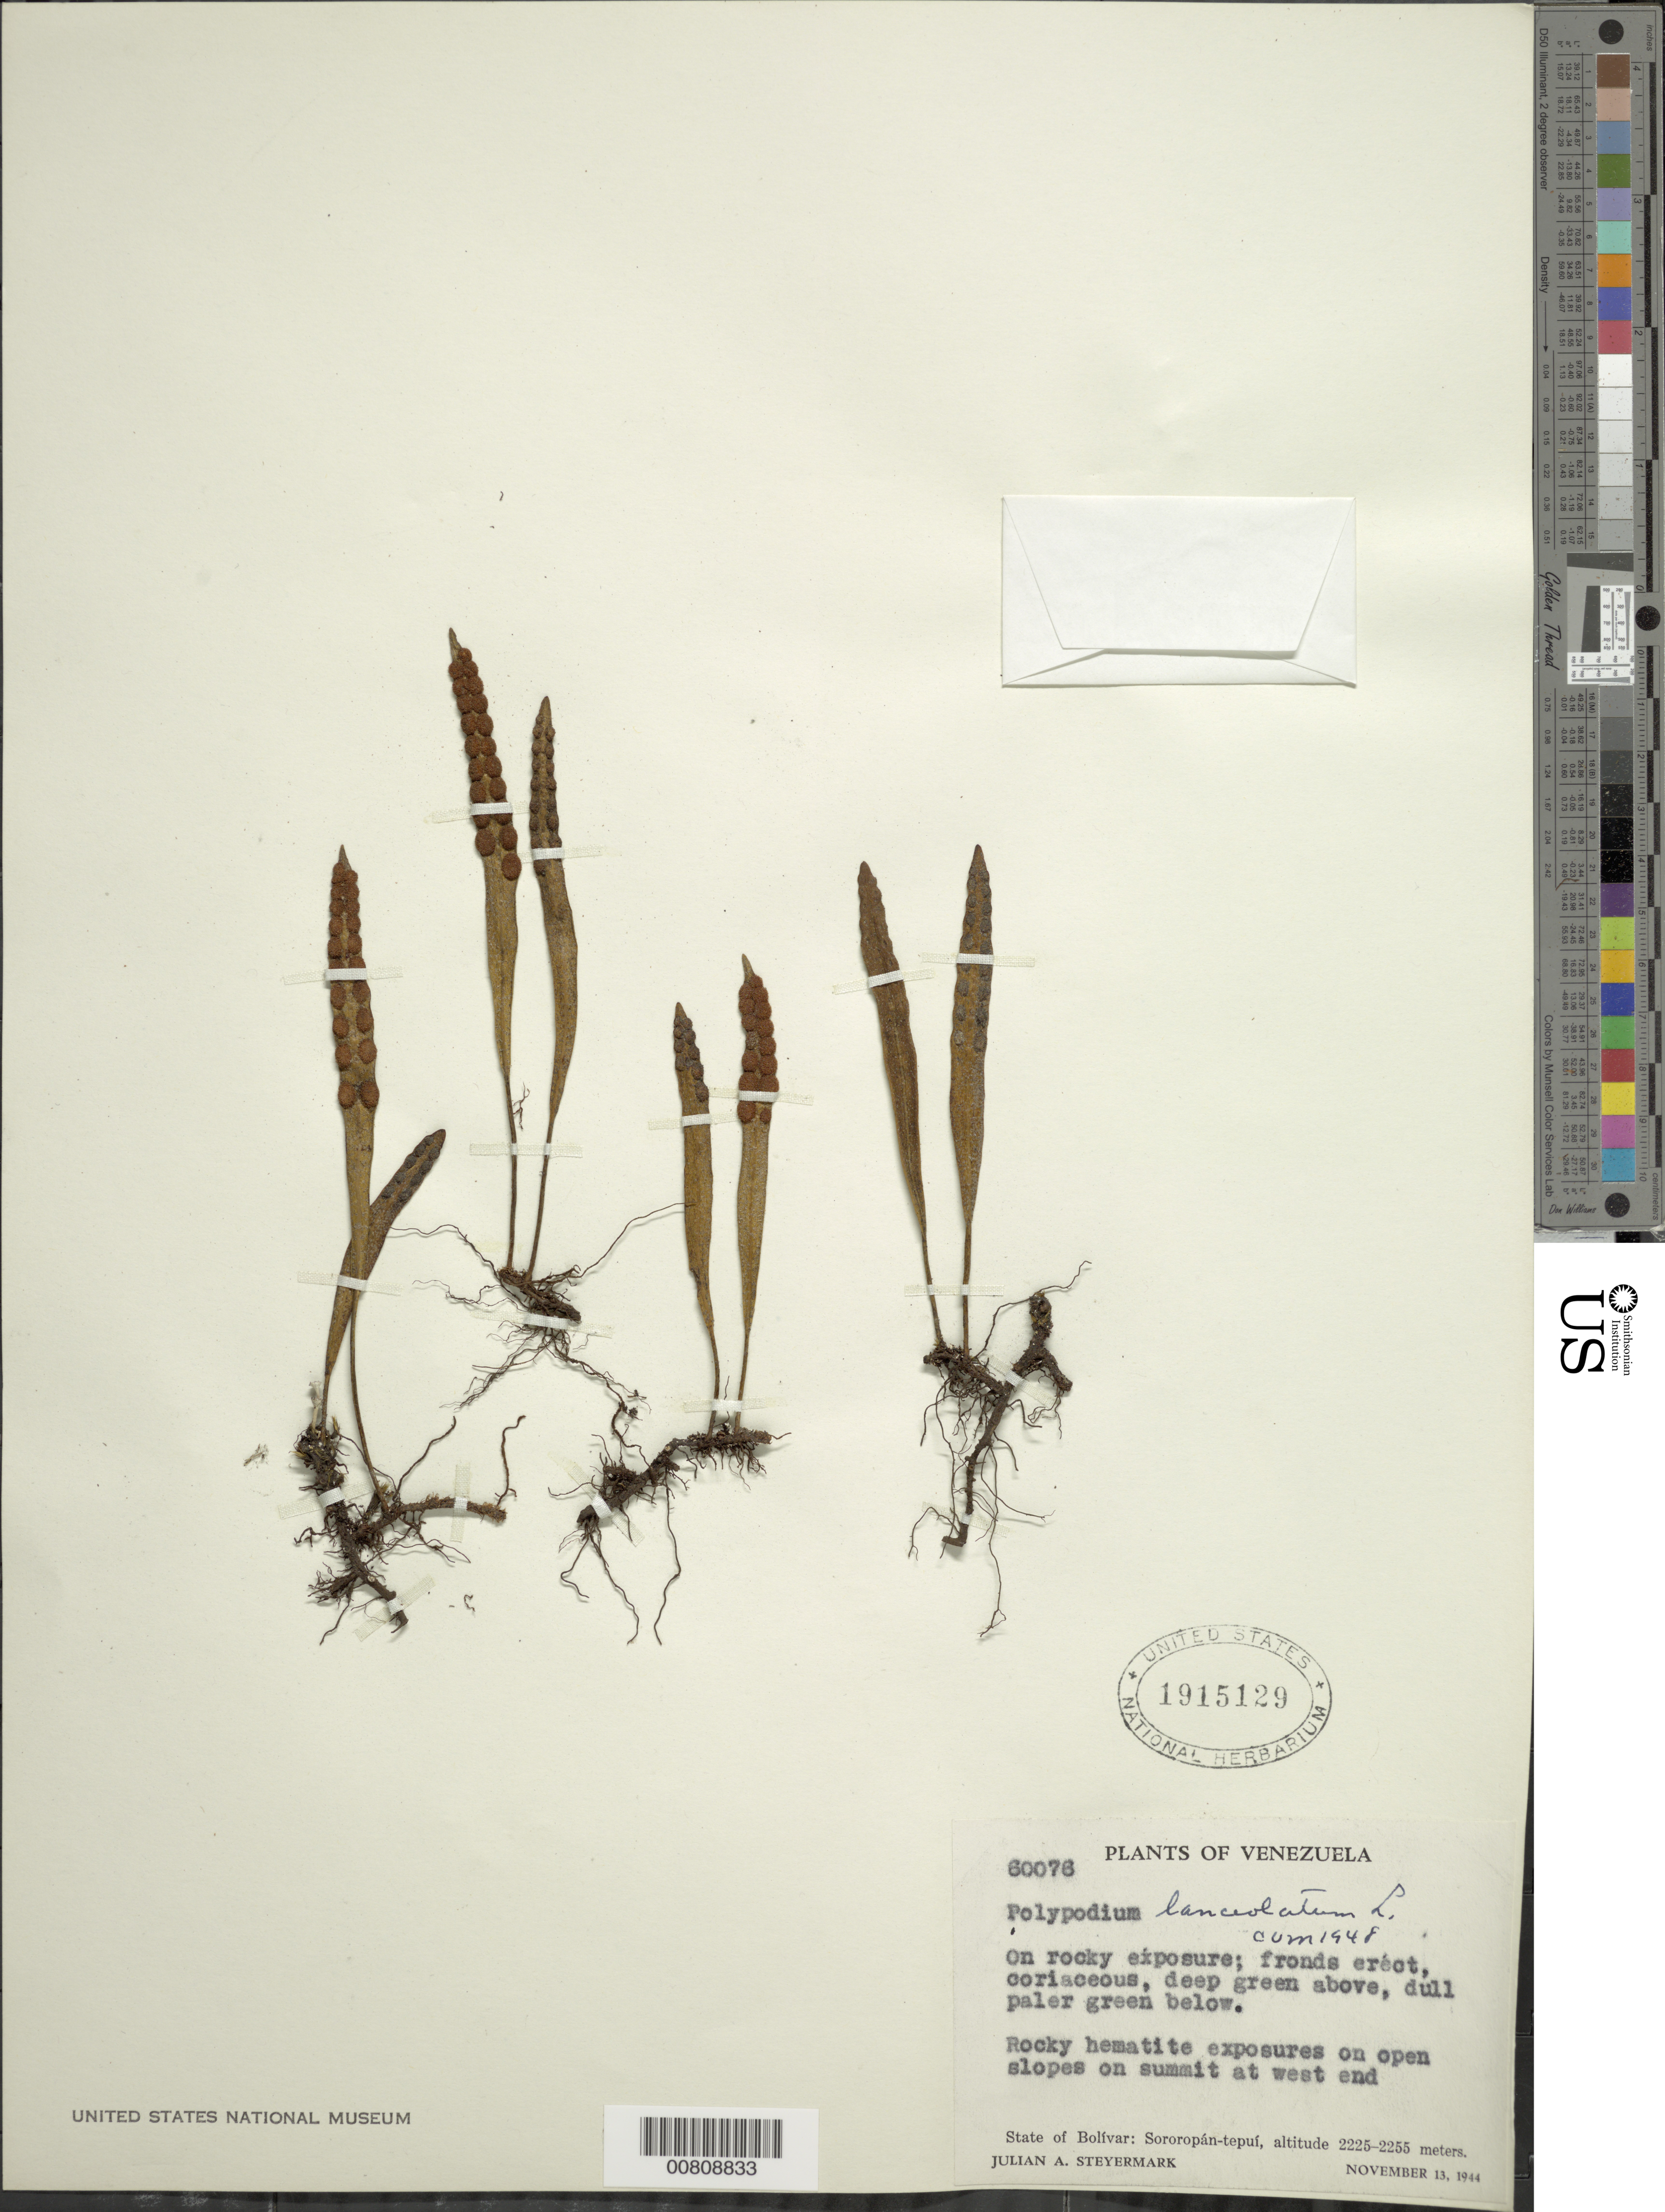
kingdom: Plantae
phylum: Tracheophyta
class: Polypodiopsida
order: Polypodiales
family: Polypodiaceae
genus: Pleopeltis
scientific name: Pleopeltis macrocarpa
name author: (Bory ex Willd.) Kaulf.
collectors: J. Steyermark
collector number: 60076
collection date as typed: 13-Nov-44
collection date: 1944-11-13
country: Venezuela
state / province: Bolívar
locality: Sororopán-tepuí, summit at west end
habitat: Rocky hematite exposures on open slopes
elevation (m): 2225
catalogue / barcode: US 1915129